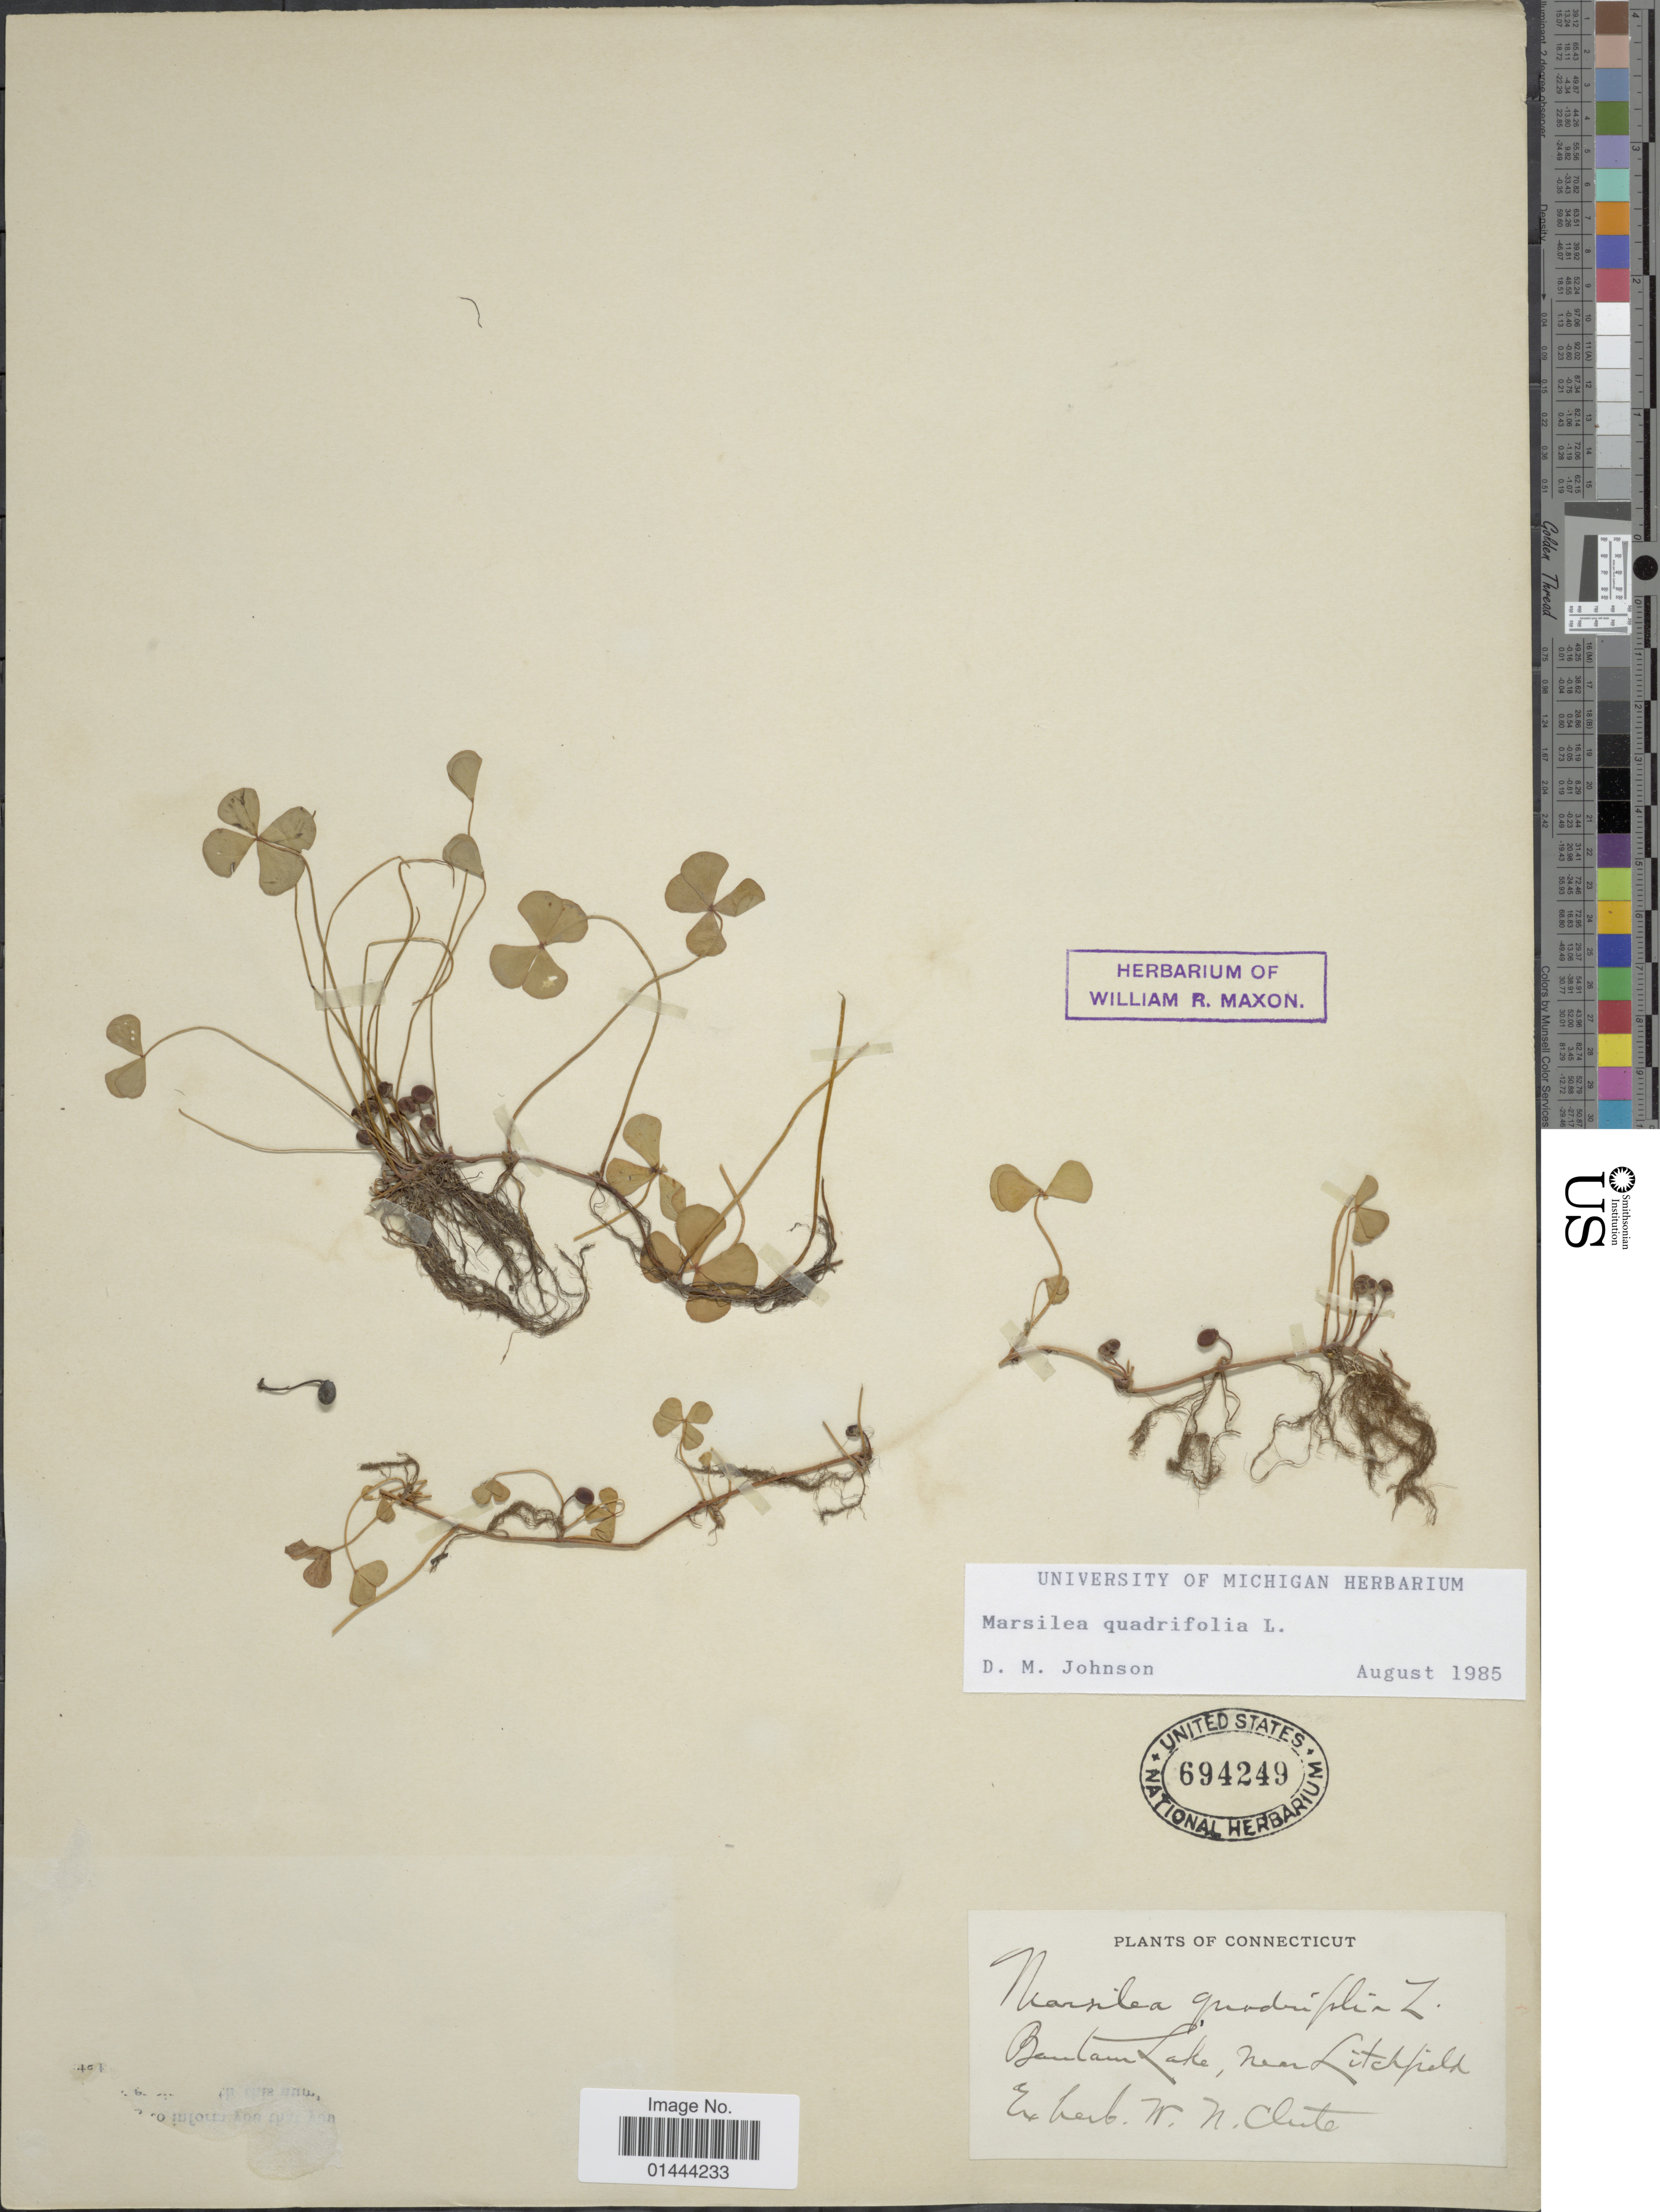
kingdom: Plantae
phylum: Tracheophyta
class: Polypodiopsida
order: Salviniales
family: Marsileaceae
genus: Marsilea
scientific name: Marsilea quadrifolia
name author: L.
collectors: ex herb. W. N. Clute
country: United States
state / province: Connecticut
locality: Bantam Lake, near Litchfield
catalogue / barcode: US 694249